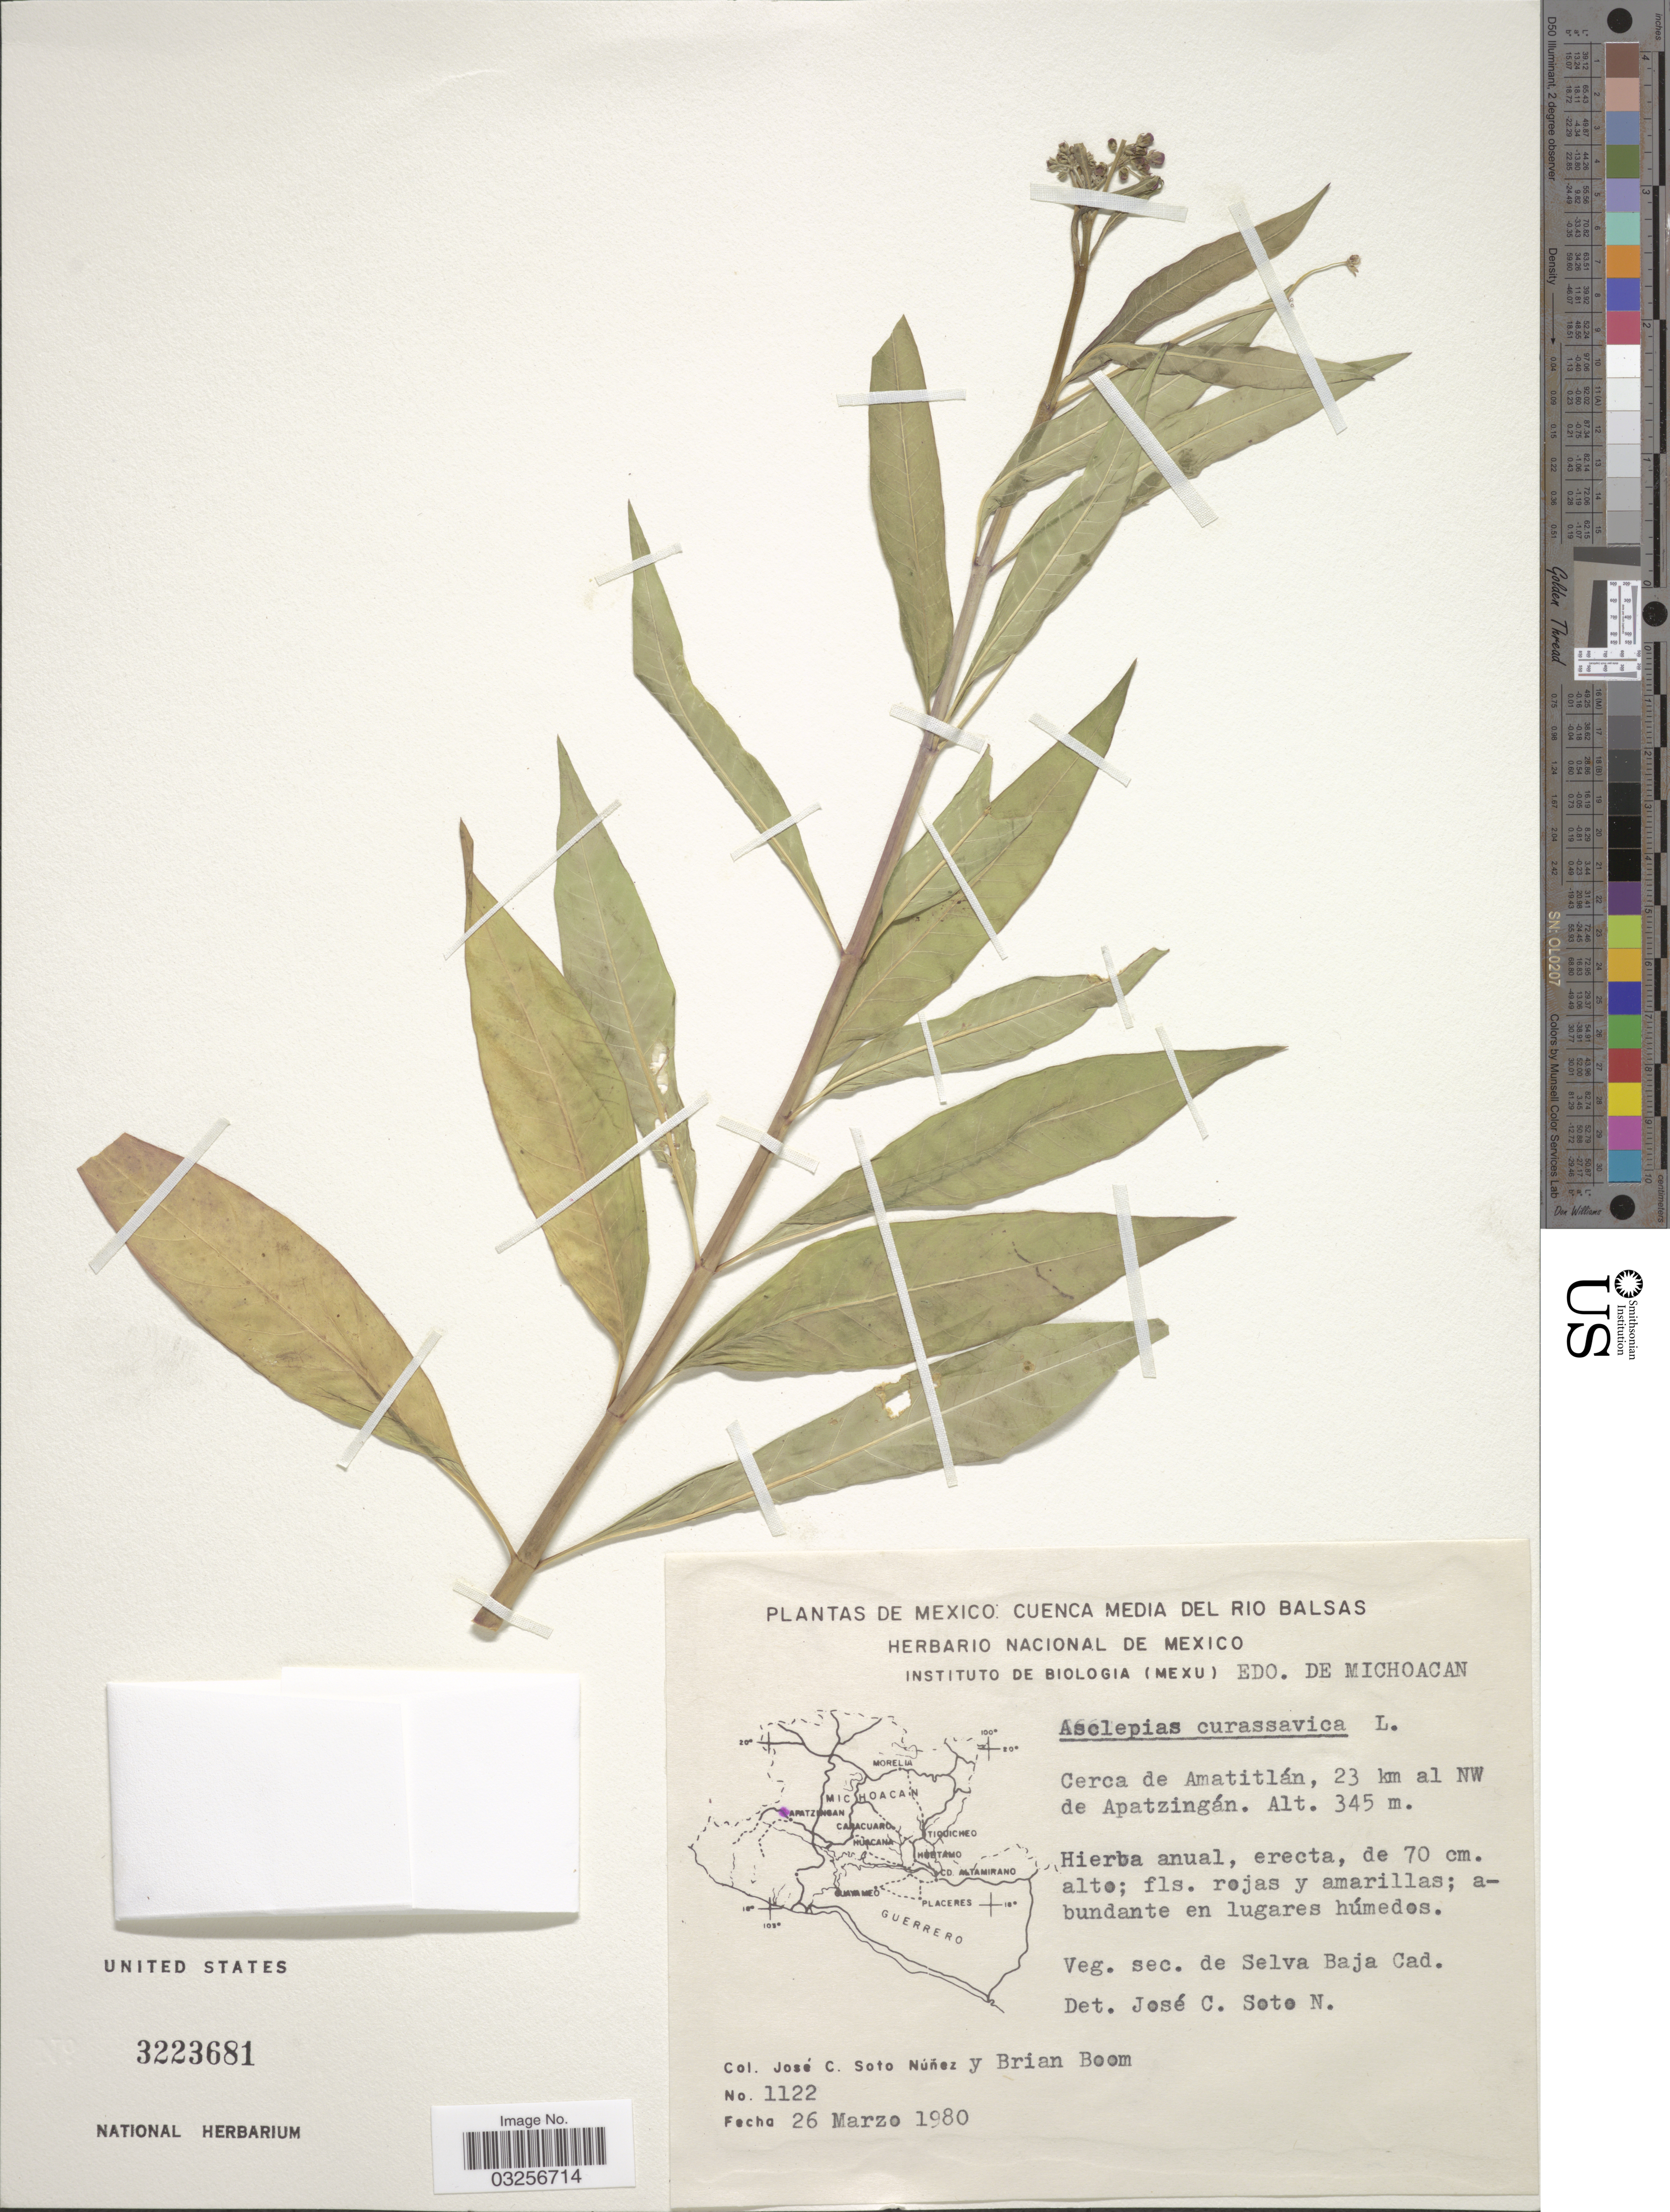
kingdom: Plantae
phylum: Tracheophyta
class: Magnoliopsida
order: Gentianales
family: Apocynaceae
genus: Asclepias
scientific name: Asclepias curassavica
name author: L.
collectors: J. Soto & B. M. Boom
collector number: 1122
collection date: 1980-03-26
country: Mexico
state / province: Michoacán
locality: Cerca de Amatitlán, 23 km al NW de Apatzingán.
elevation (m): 345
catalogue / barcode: US 3223681